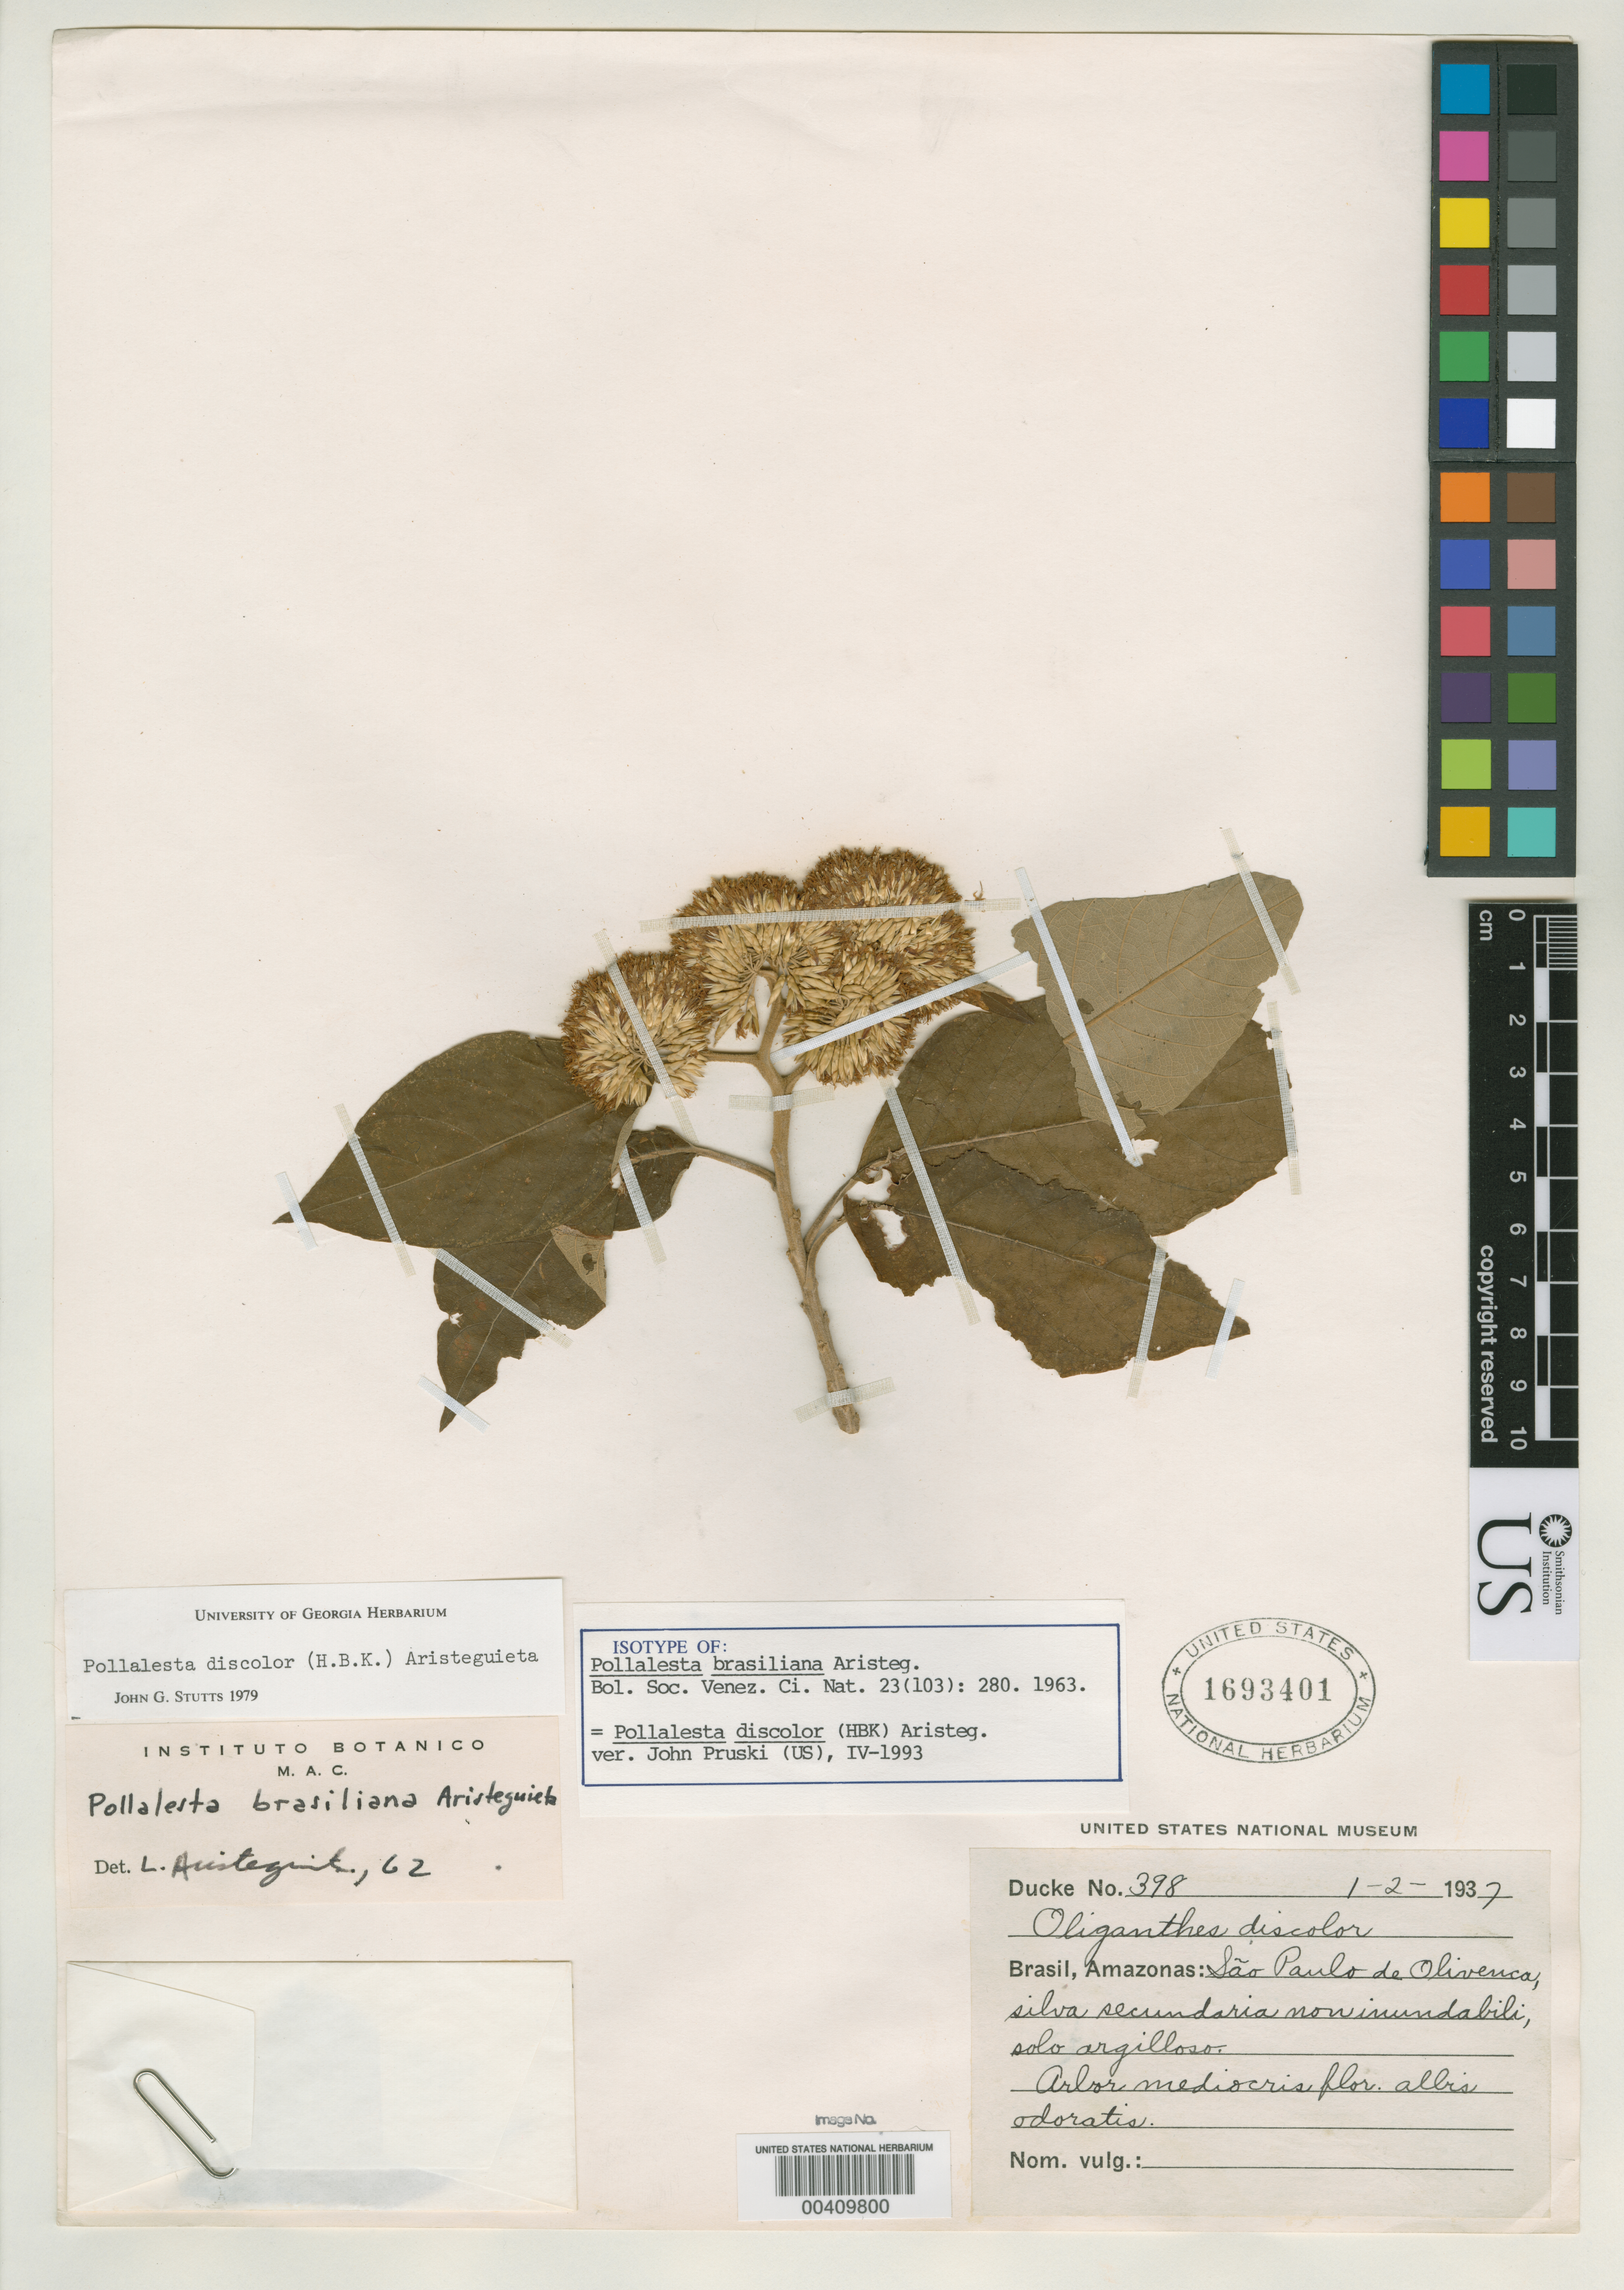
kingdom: Plantae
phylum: Tracheophyta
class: Magnoliopsida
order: Asterales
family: Asteraceae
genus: Pollalesta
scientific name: Pollalesta brasiliana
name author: Aristeg.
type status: Isotype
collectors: A. Ducke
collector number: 398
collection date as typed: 01 Feb 1937 or 02 Jan 1937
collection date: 1937-01-02 or 1937-02-01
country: Brazil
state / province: Amazonas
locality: Sao Paulo de Olivenca.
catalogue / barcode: US 1693401